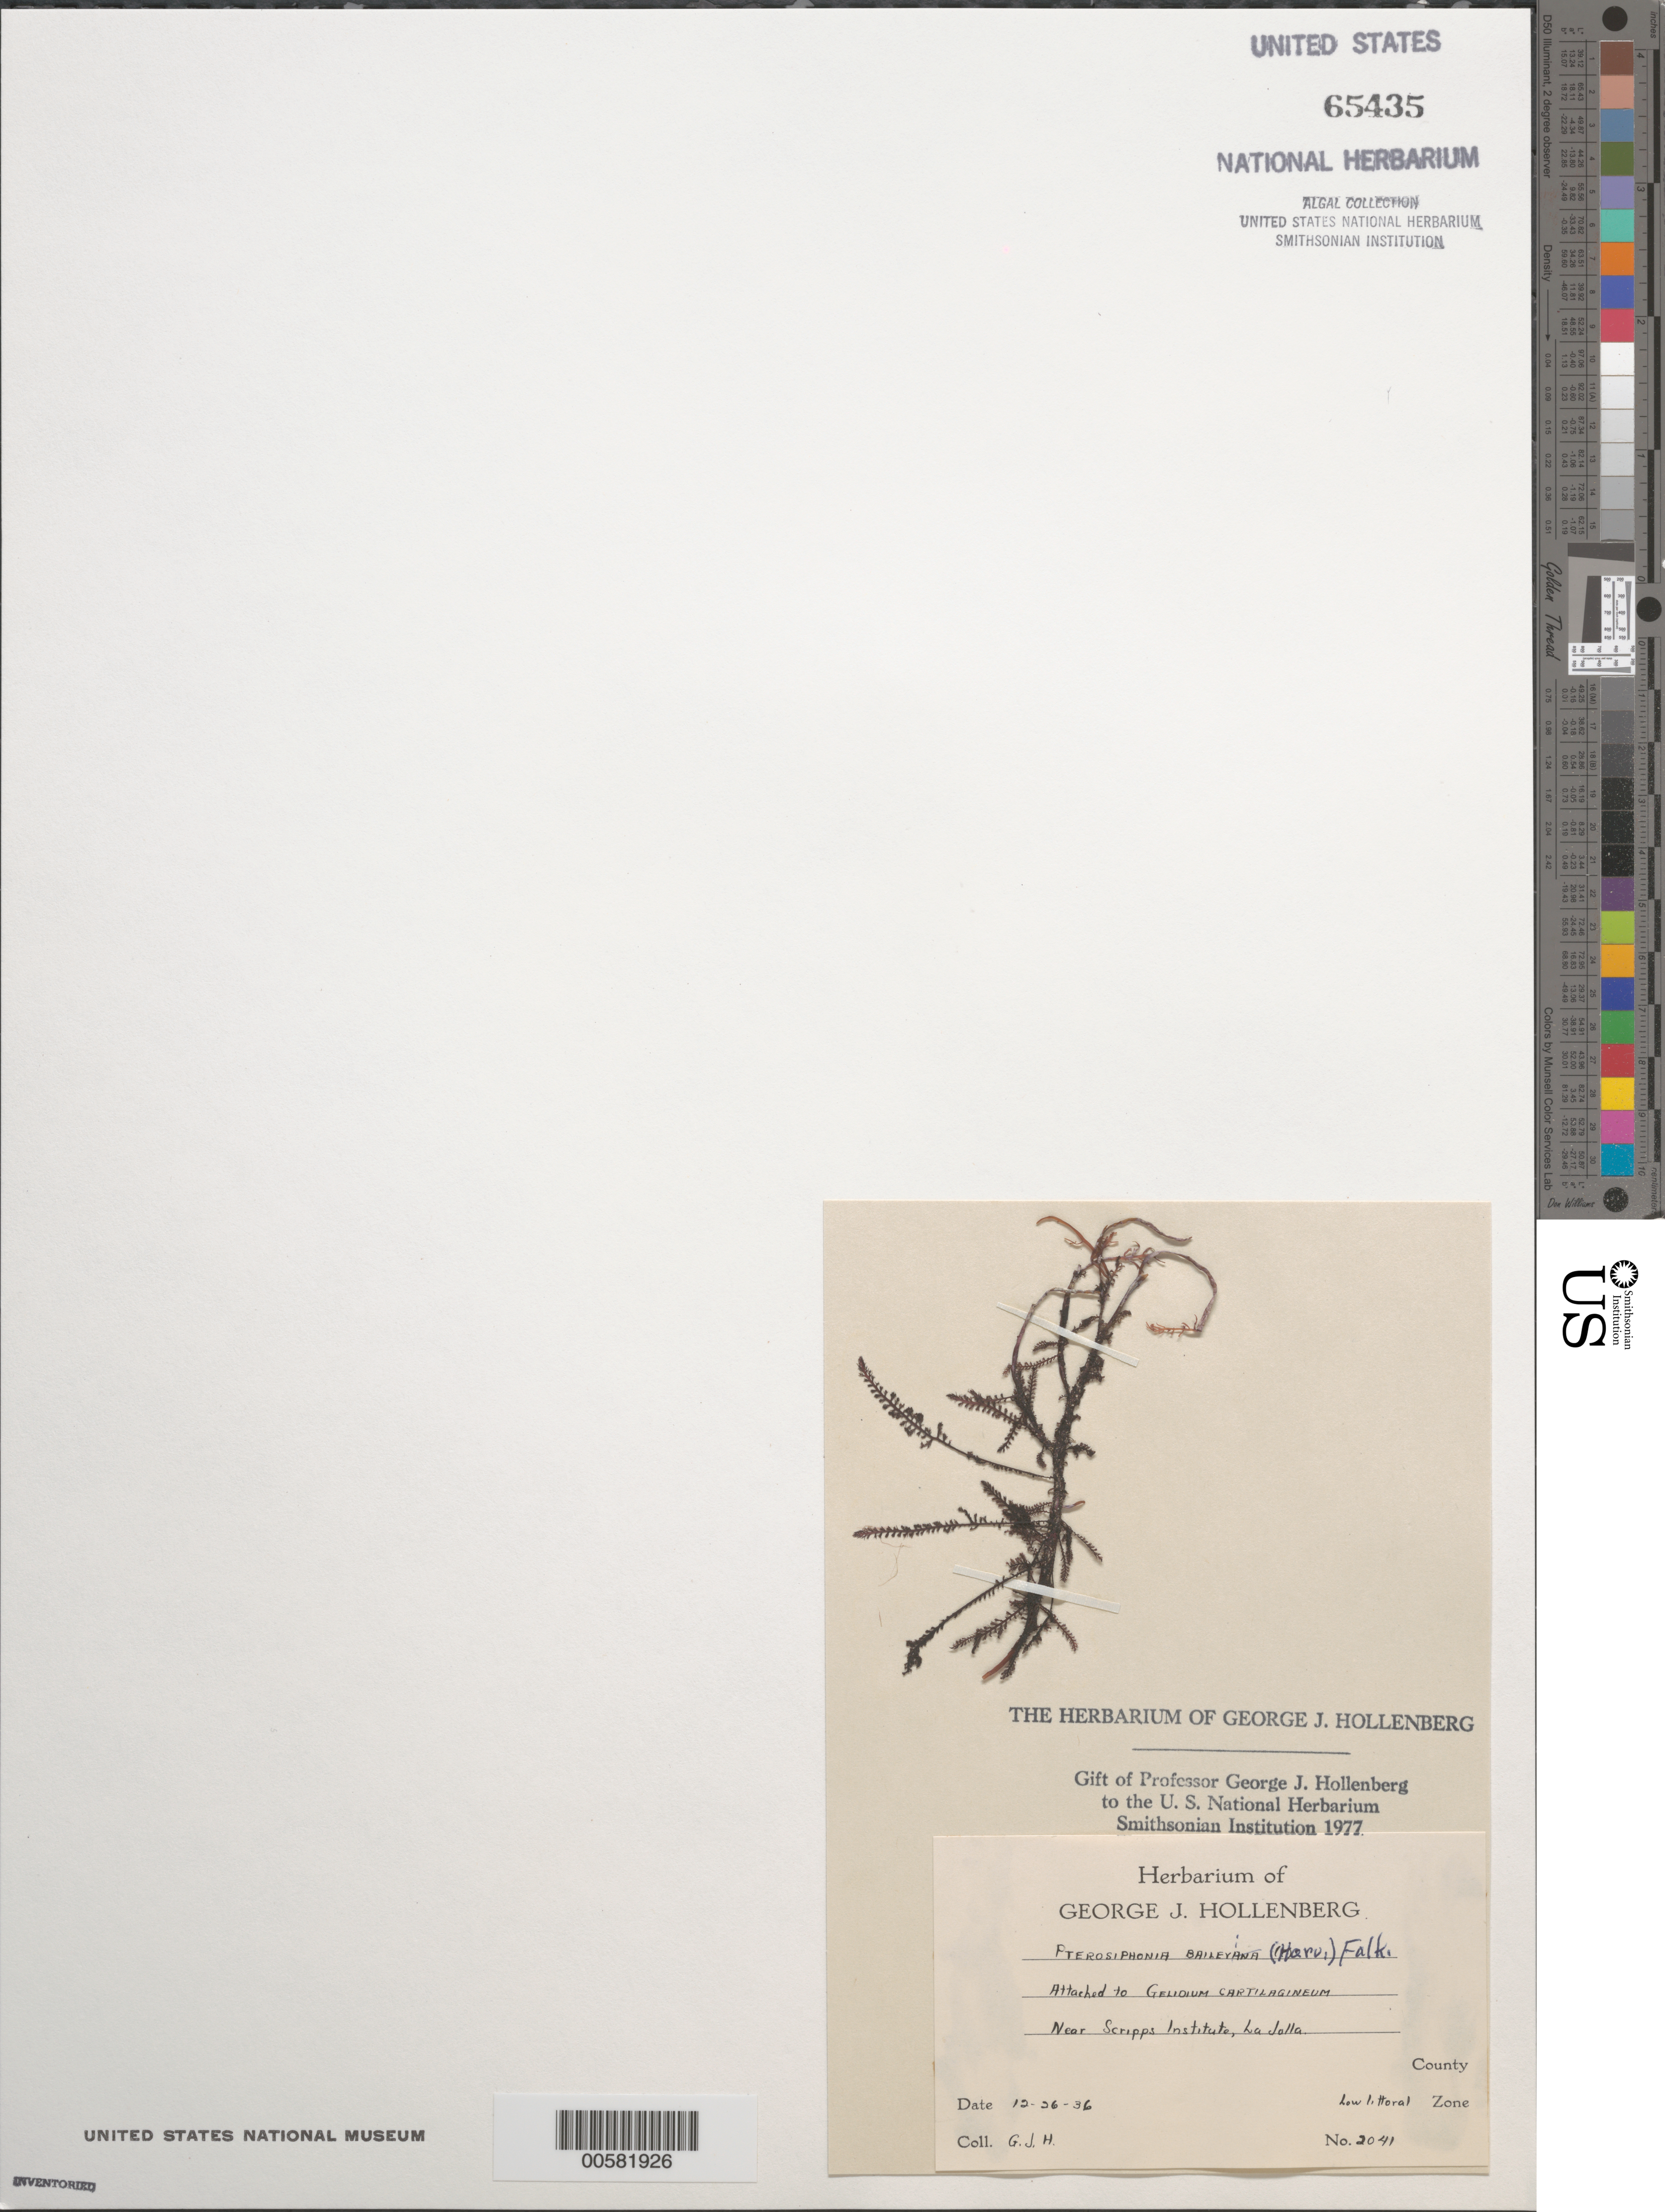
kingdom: Plantae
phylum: Rhodophyta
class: Florideophyceae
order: Ceramiales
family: Rhodomelaceae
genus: Symphyocladiella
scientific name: Symphyocladiella baileyi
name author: (Harvey) D.E.Bustamante et al.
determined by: Algae name updating Project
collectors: G. Hollenberg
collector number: GJH 2041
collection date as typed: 26 Dec 1936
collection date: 1936-12-26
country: United States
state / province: California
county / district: San Diego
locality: La Jolla, near Scripps Institution of Oceanography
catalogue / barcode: US 65435